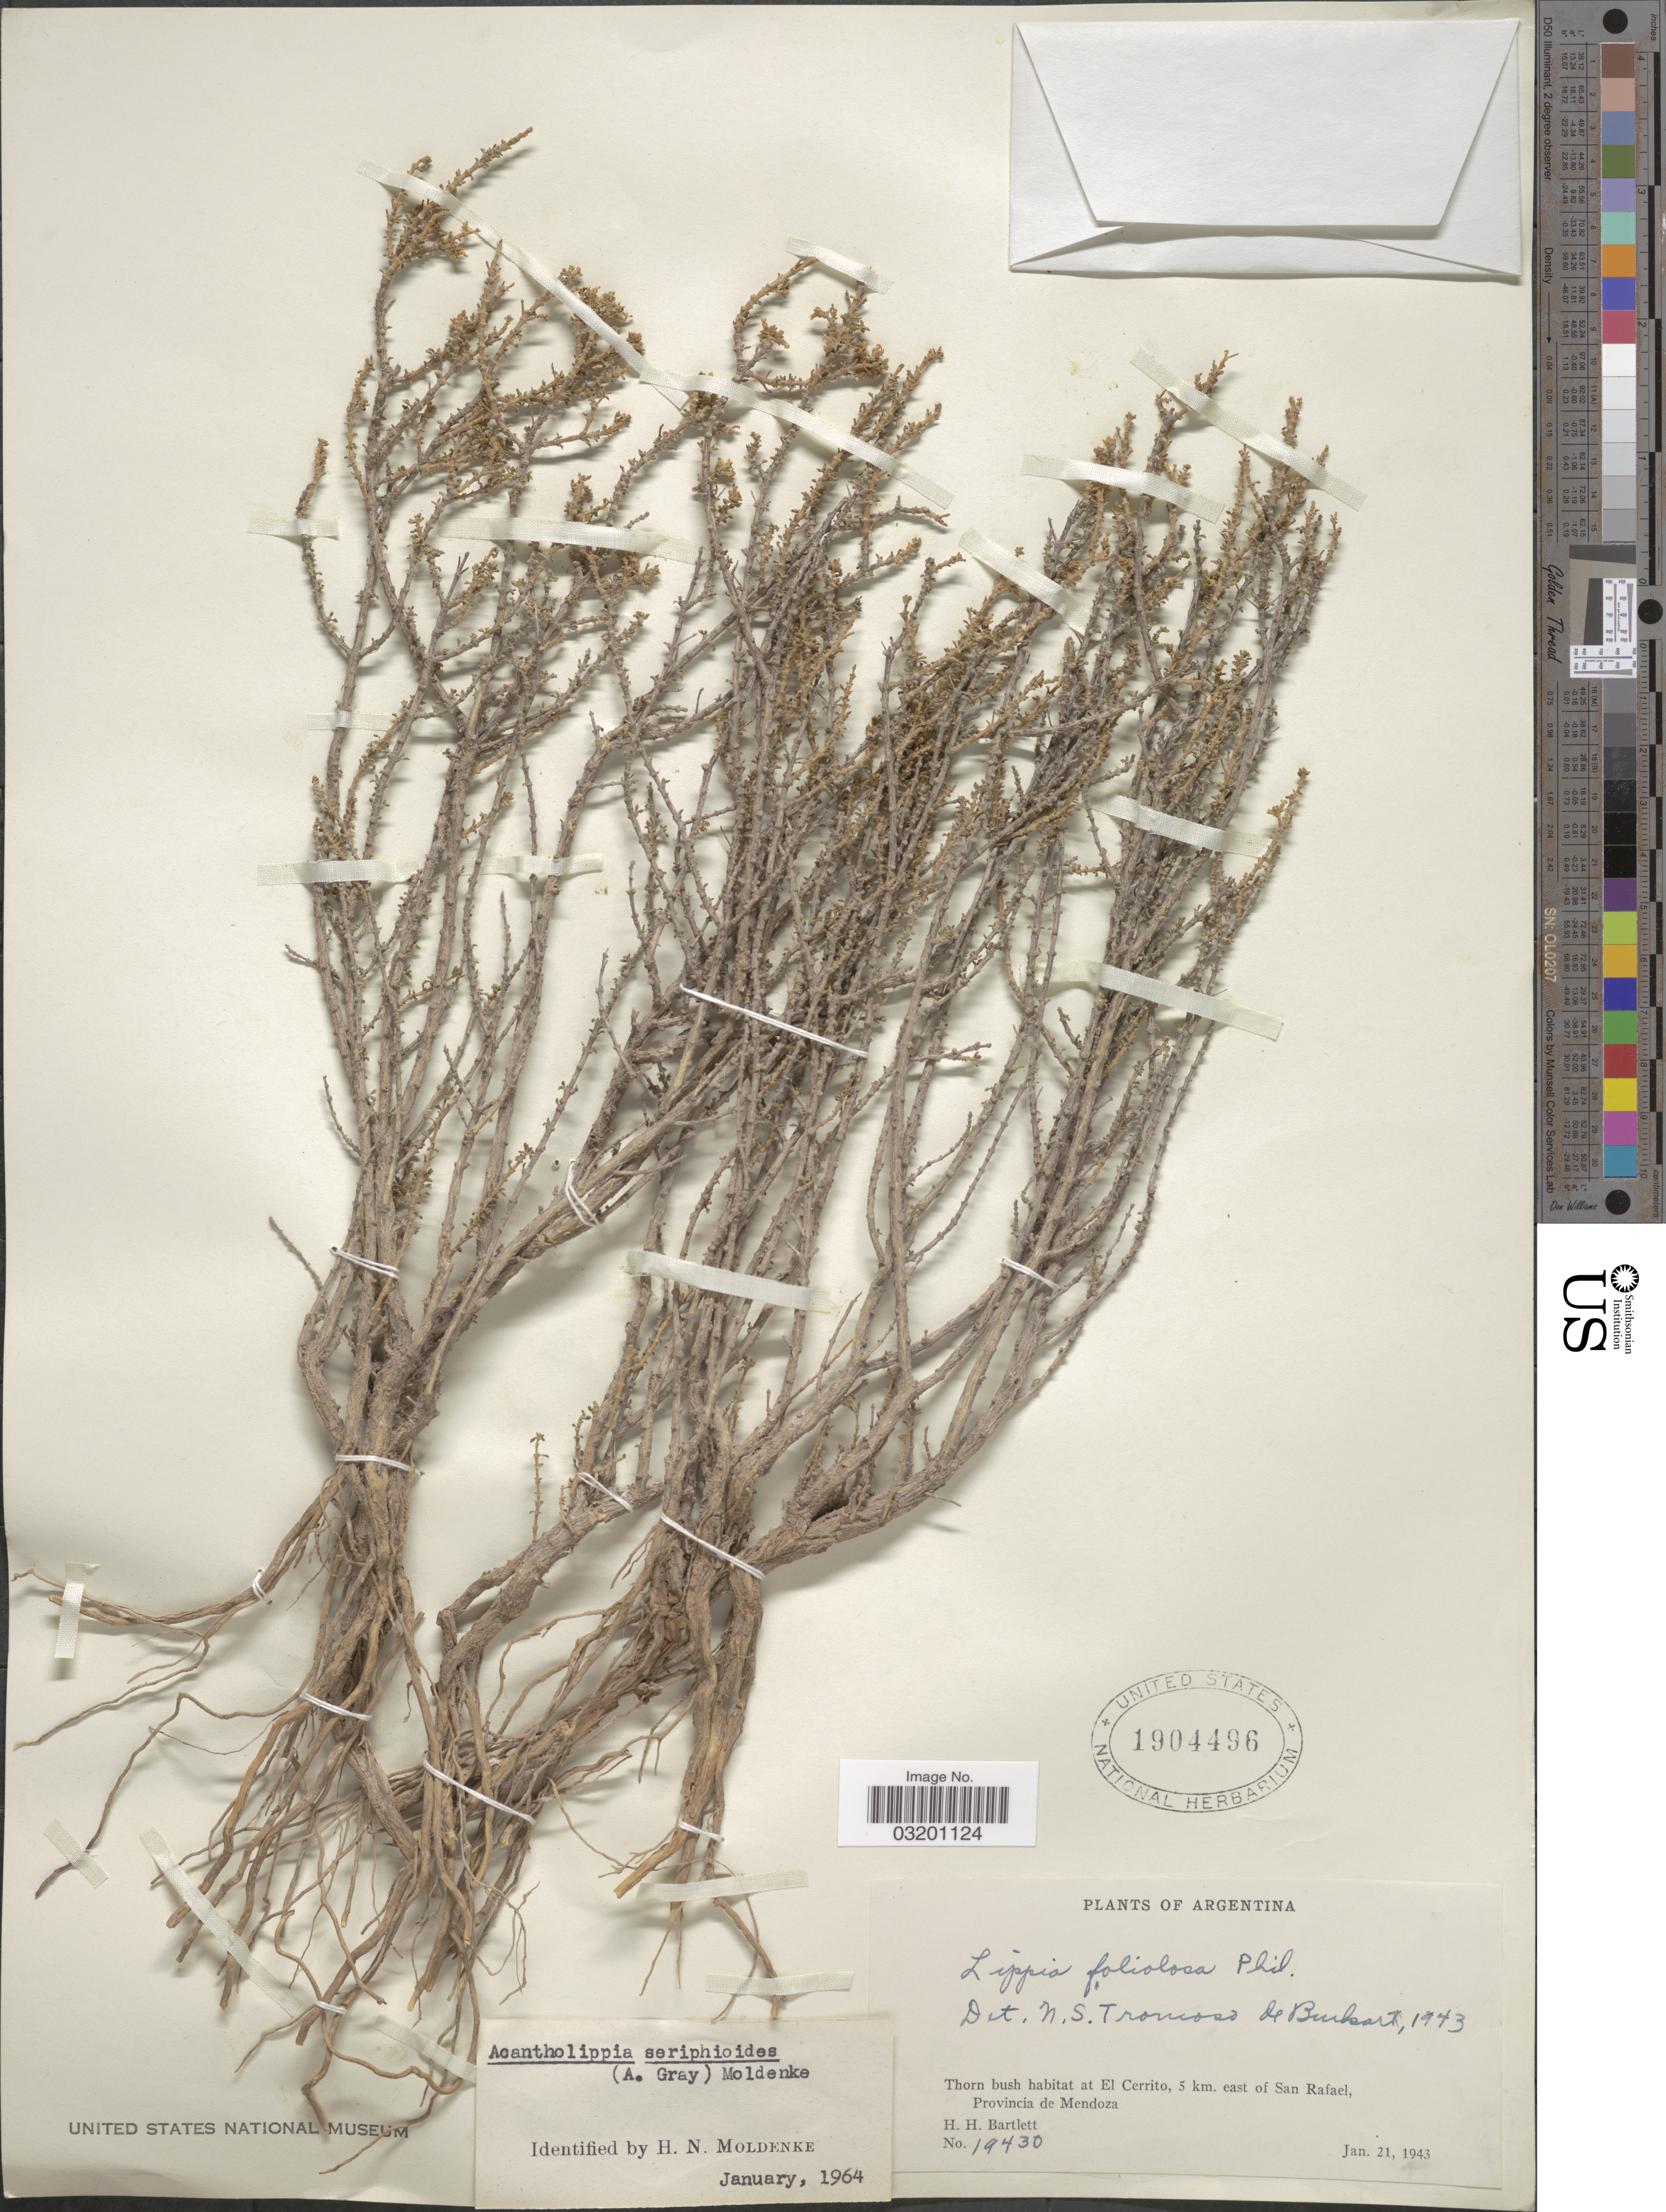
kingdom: Plantae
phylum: Tracheophyta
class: Magnoliopsida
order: Lamiales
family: Verbenaceae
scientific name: Acantholippa seriphioides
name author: (A. Gray) Moldenke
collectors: H. H. Bartlett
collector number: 19430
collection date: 1943-01-21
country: Argentina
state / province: Mendoza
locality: Thorn bush habitat at El Cerrito, 5 km. east of San Rafael.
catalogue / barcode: US 1904496